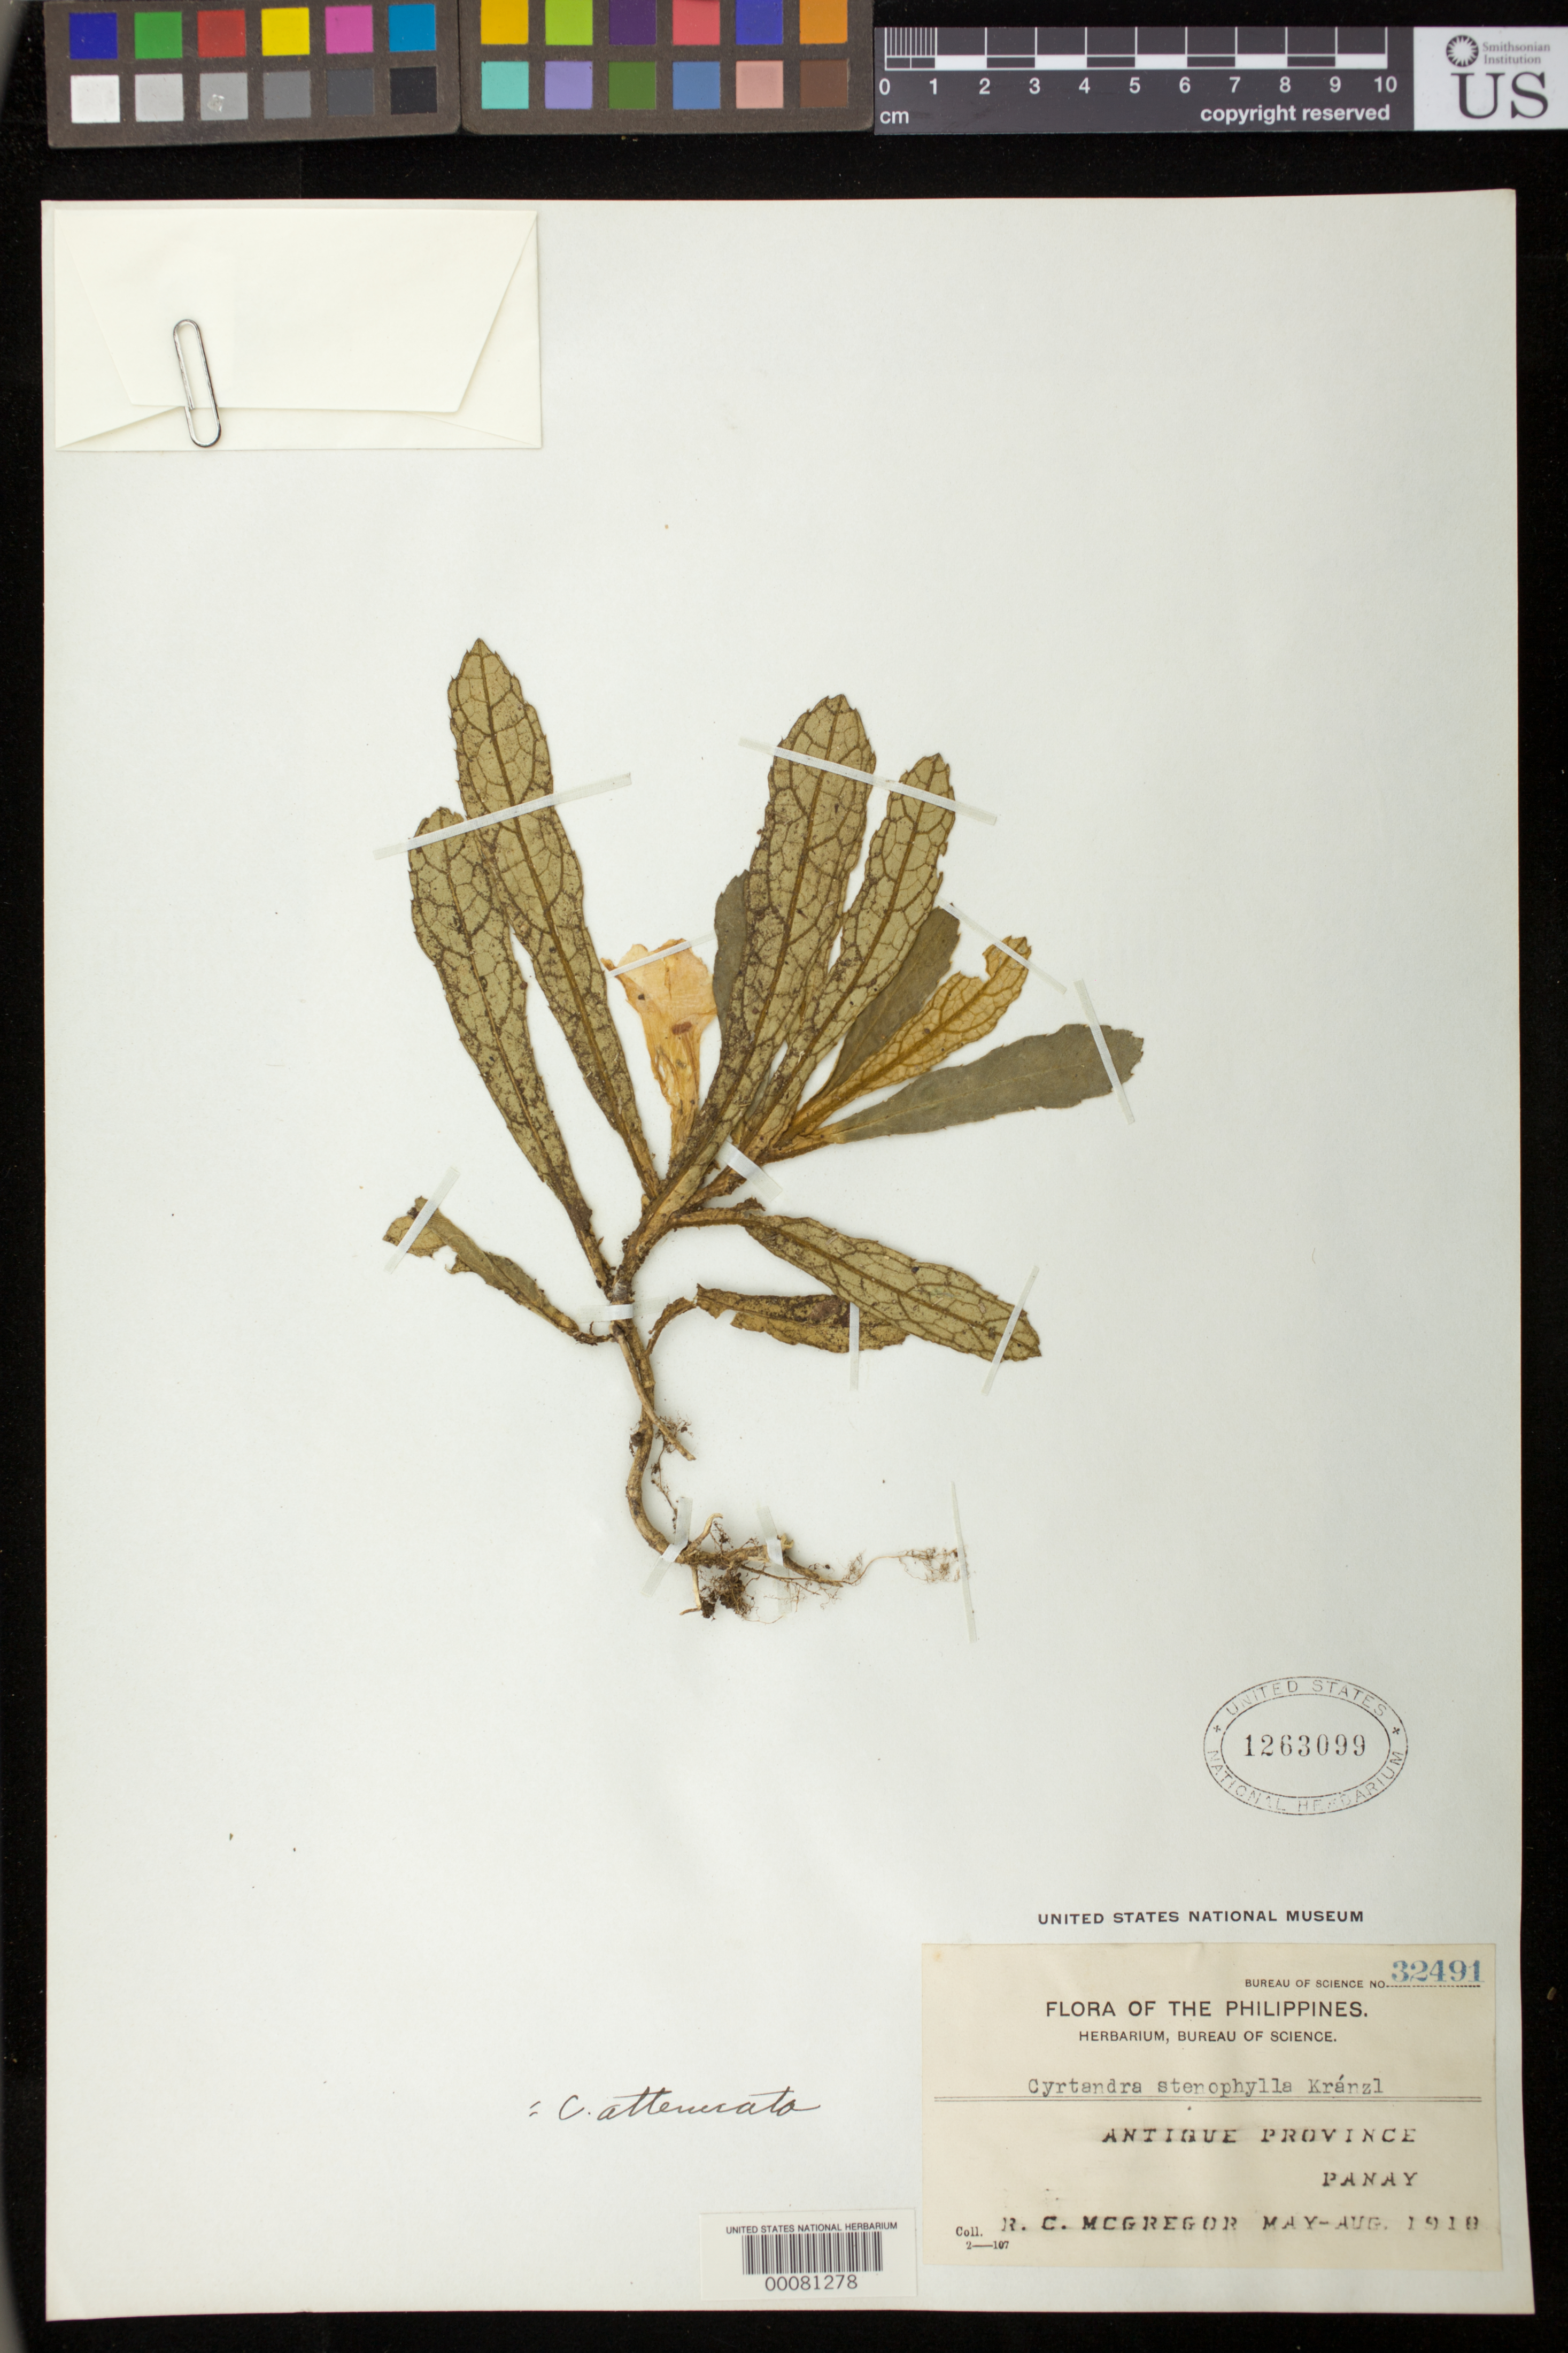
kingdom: Plantae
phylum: Tracheophyta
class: Magnoliopsida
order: Lamiales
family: Gesneriaceae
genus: Cyrtandra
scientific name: Cyrtandra stenophylla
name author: Kraenzl.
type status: Isoneotype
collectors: R. C. McGregor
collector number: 32491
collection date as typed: May-Aug 1918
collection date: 1918-05/1918-08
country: Philippines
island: Panay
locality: Antique,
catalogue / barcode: US 1263099